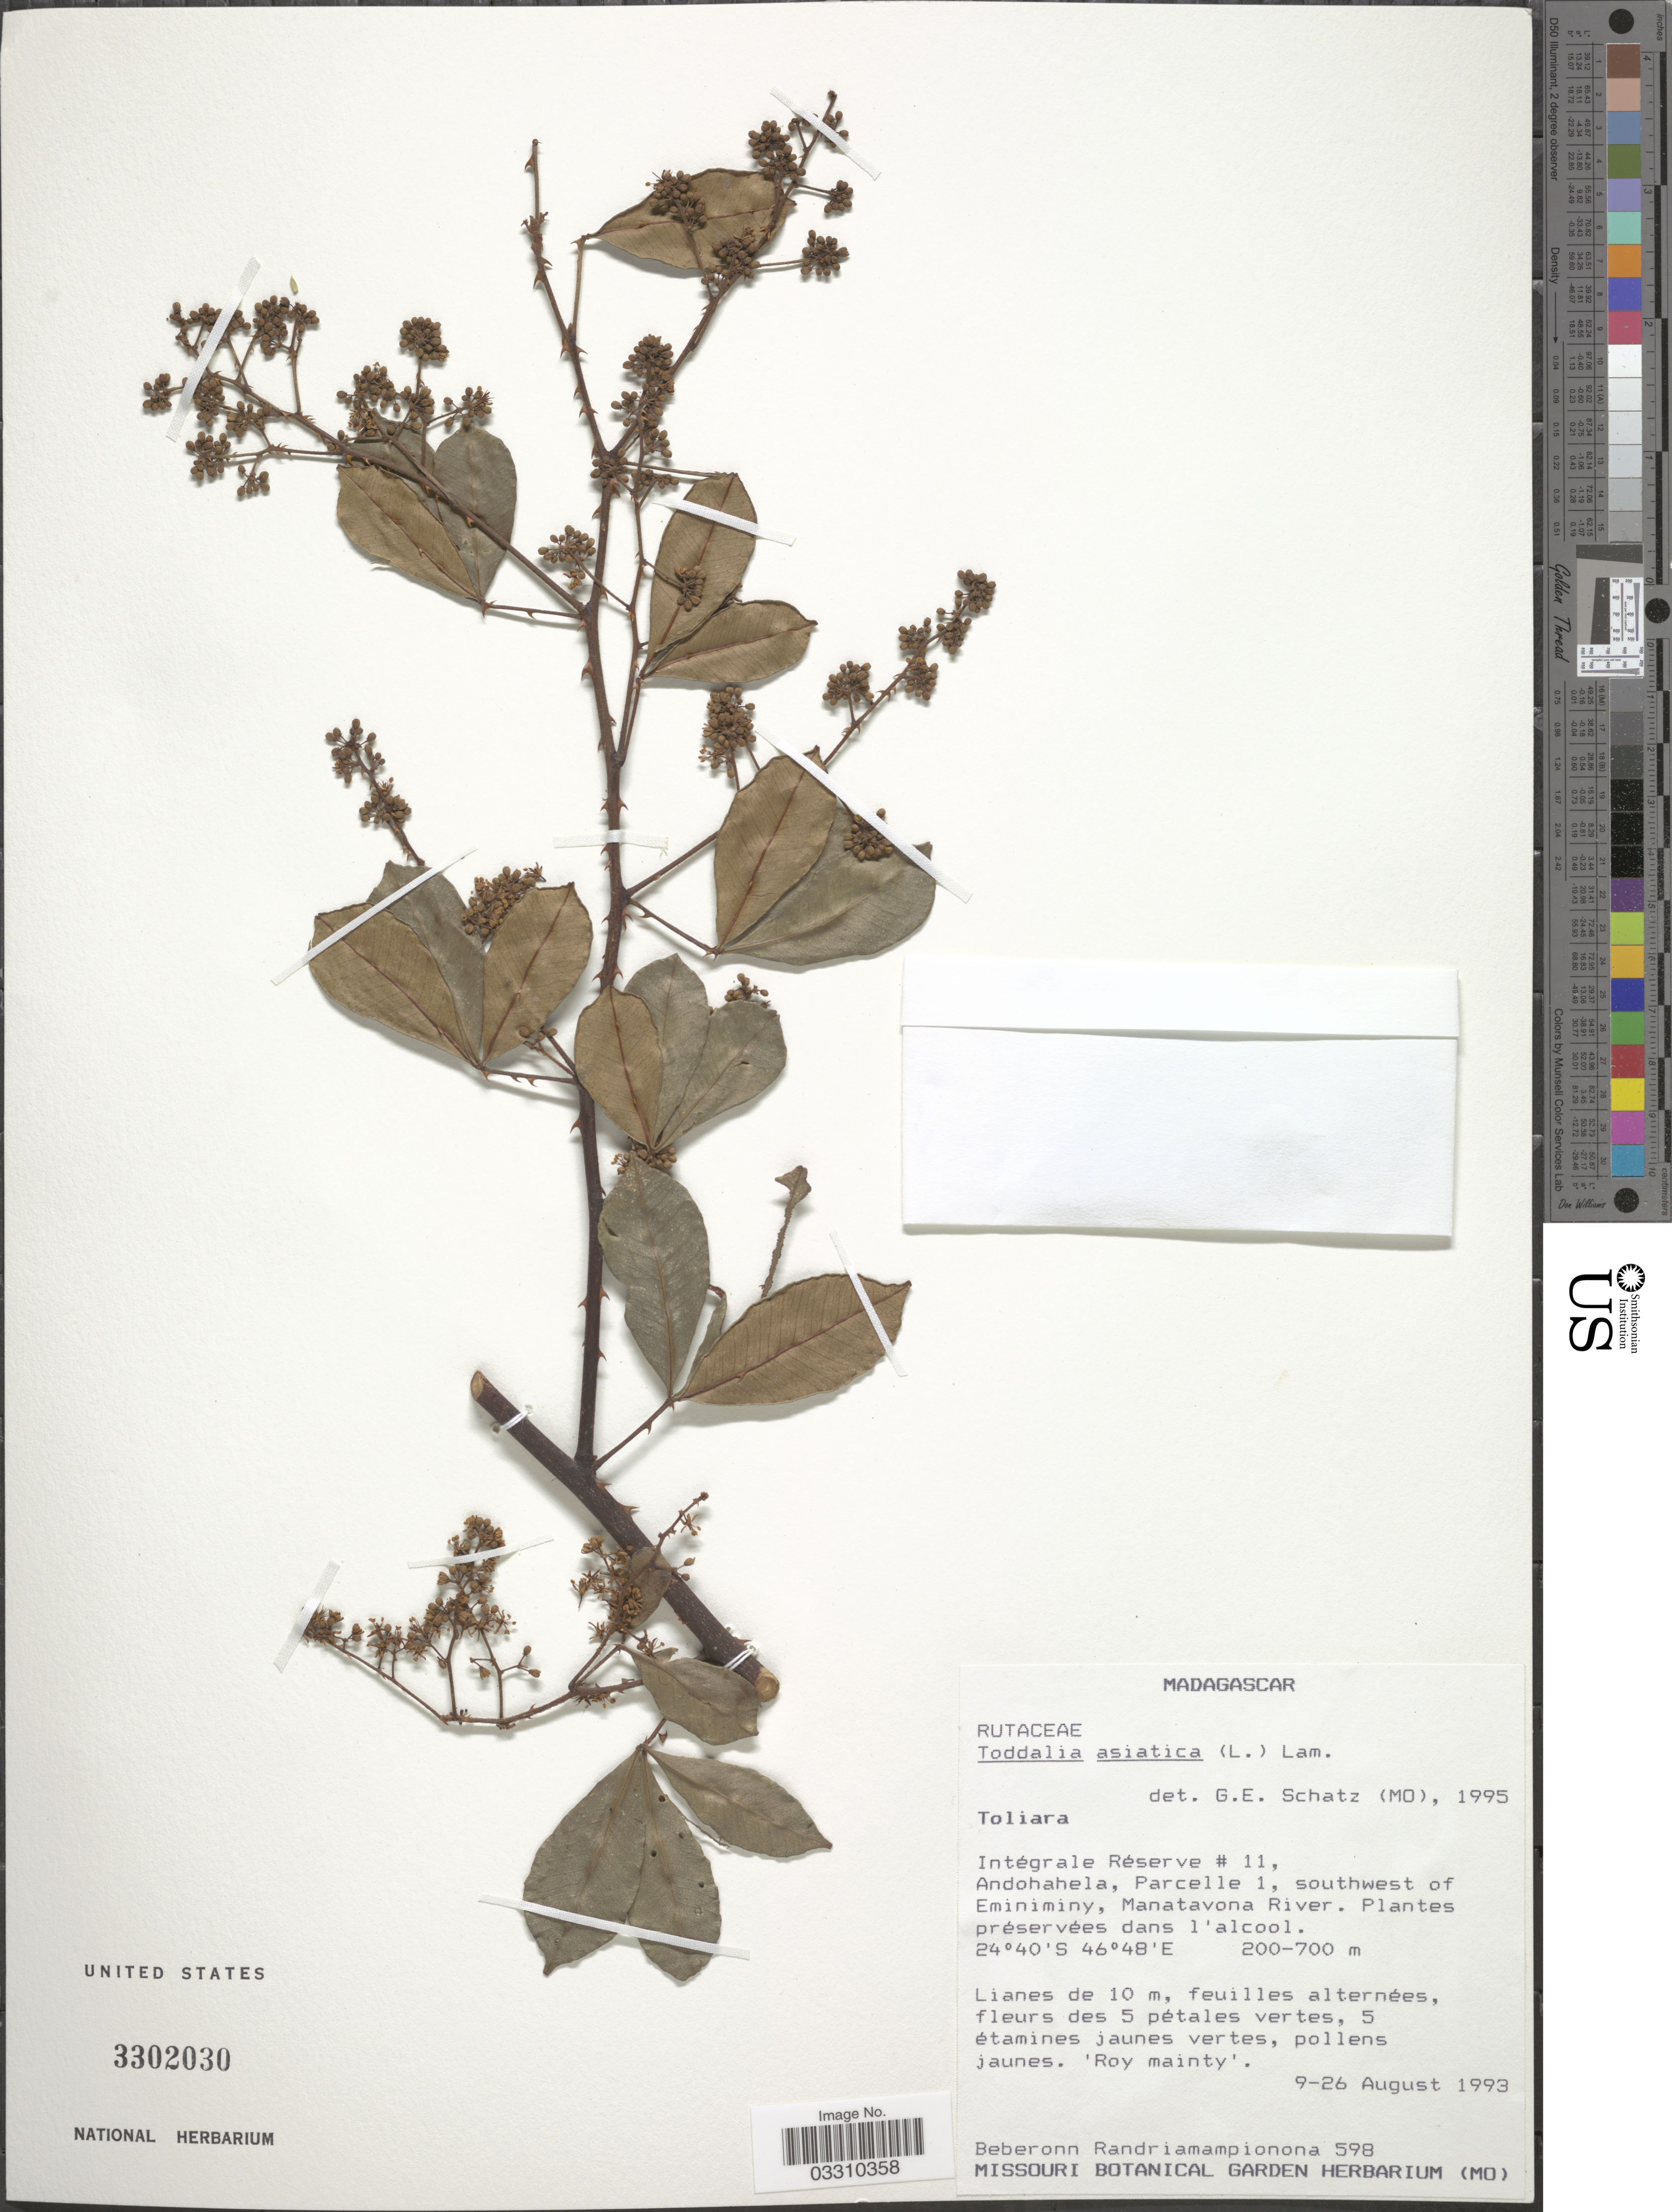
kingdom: Plantae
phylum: Tracheophyta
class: Magnoliopsida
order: Sapindales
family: Rutaceae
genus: Zanthoxylum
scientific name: Zanthoxylum asiaticum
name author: (L.) Appelhans et al.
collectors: B. Randriamampionona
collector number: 598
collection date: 1993-08-09/1993-08-26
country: Madagascar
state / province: Anosy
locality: Intégrale Réserve #11, Andohahela, Parcelle 1, southwest of Eminiminy, Manatavona River.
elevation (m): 200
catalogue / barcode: US 3302030